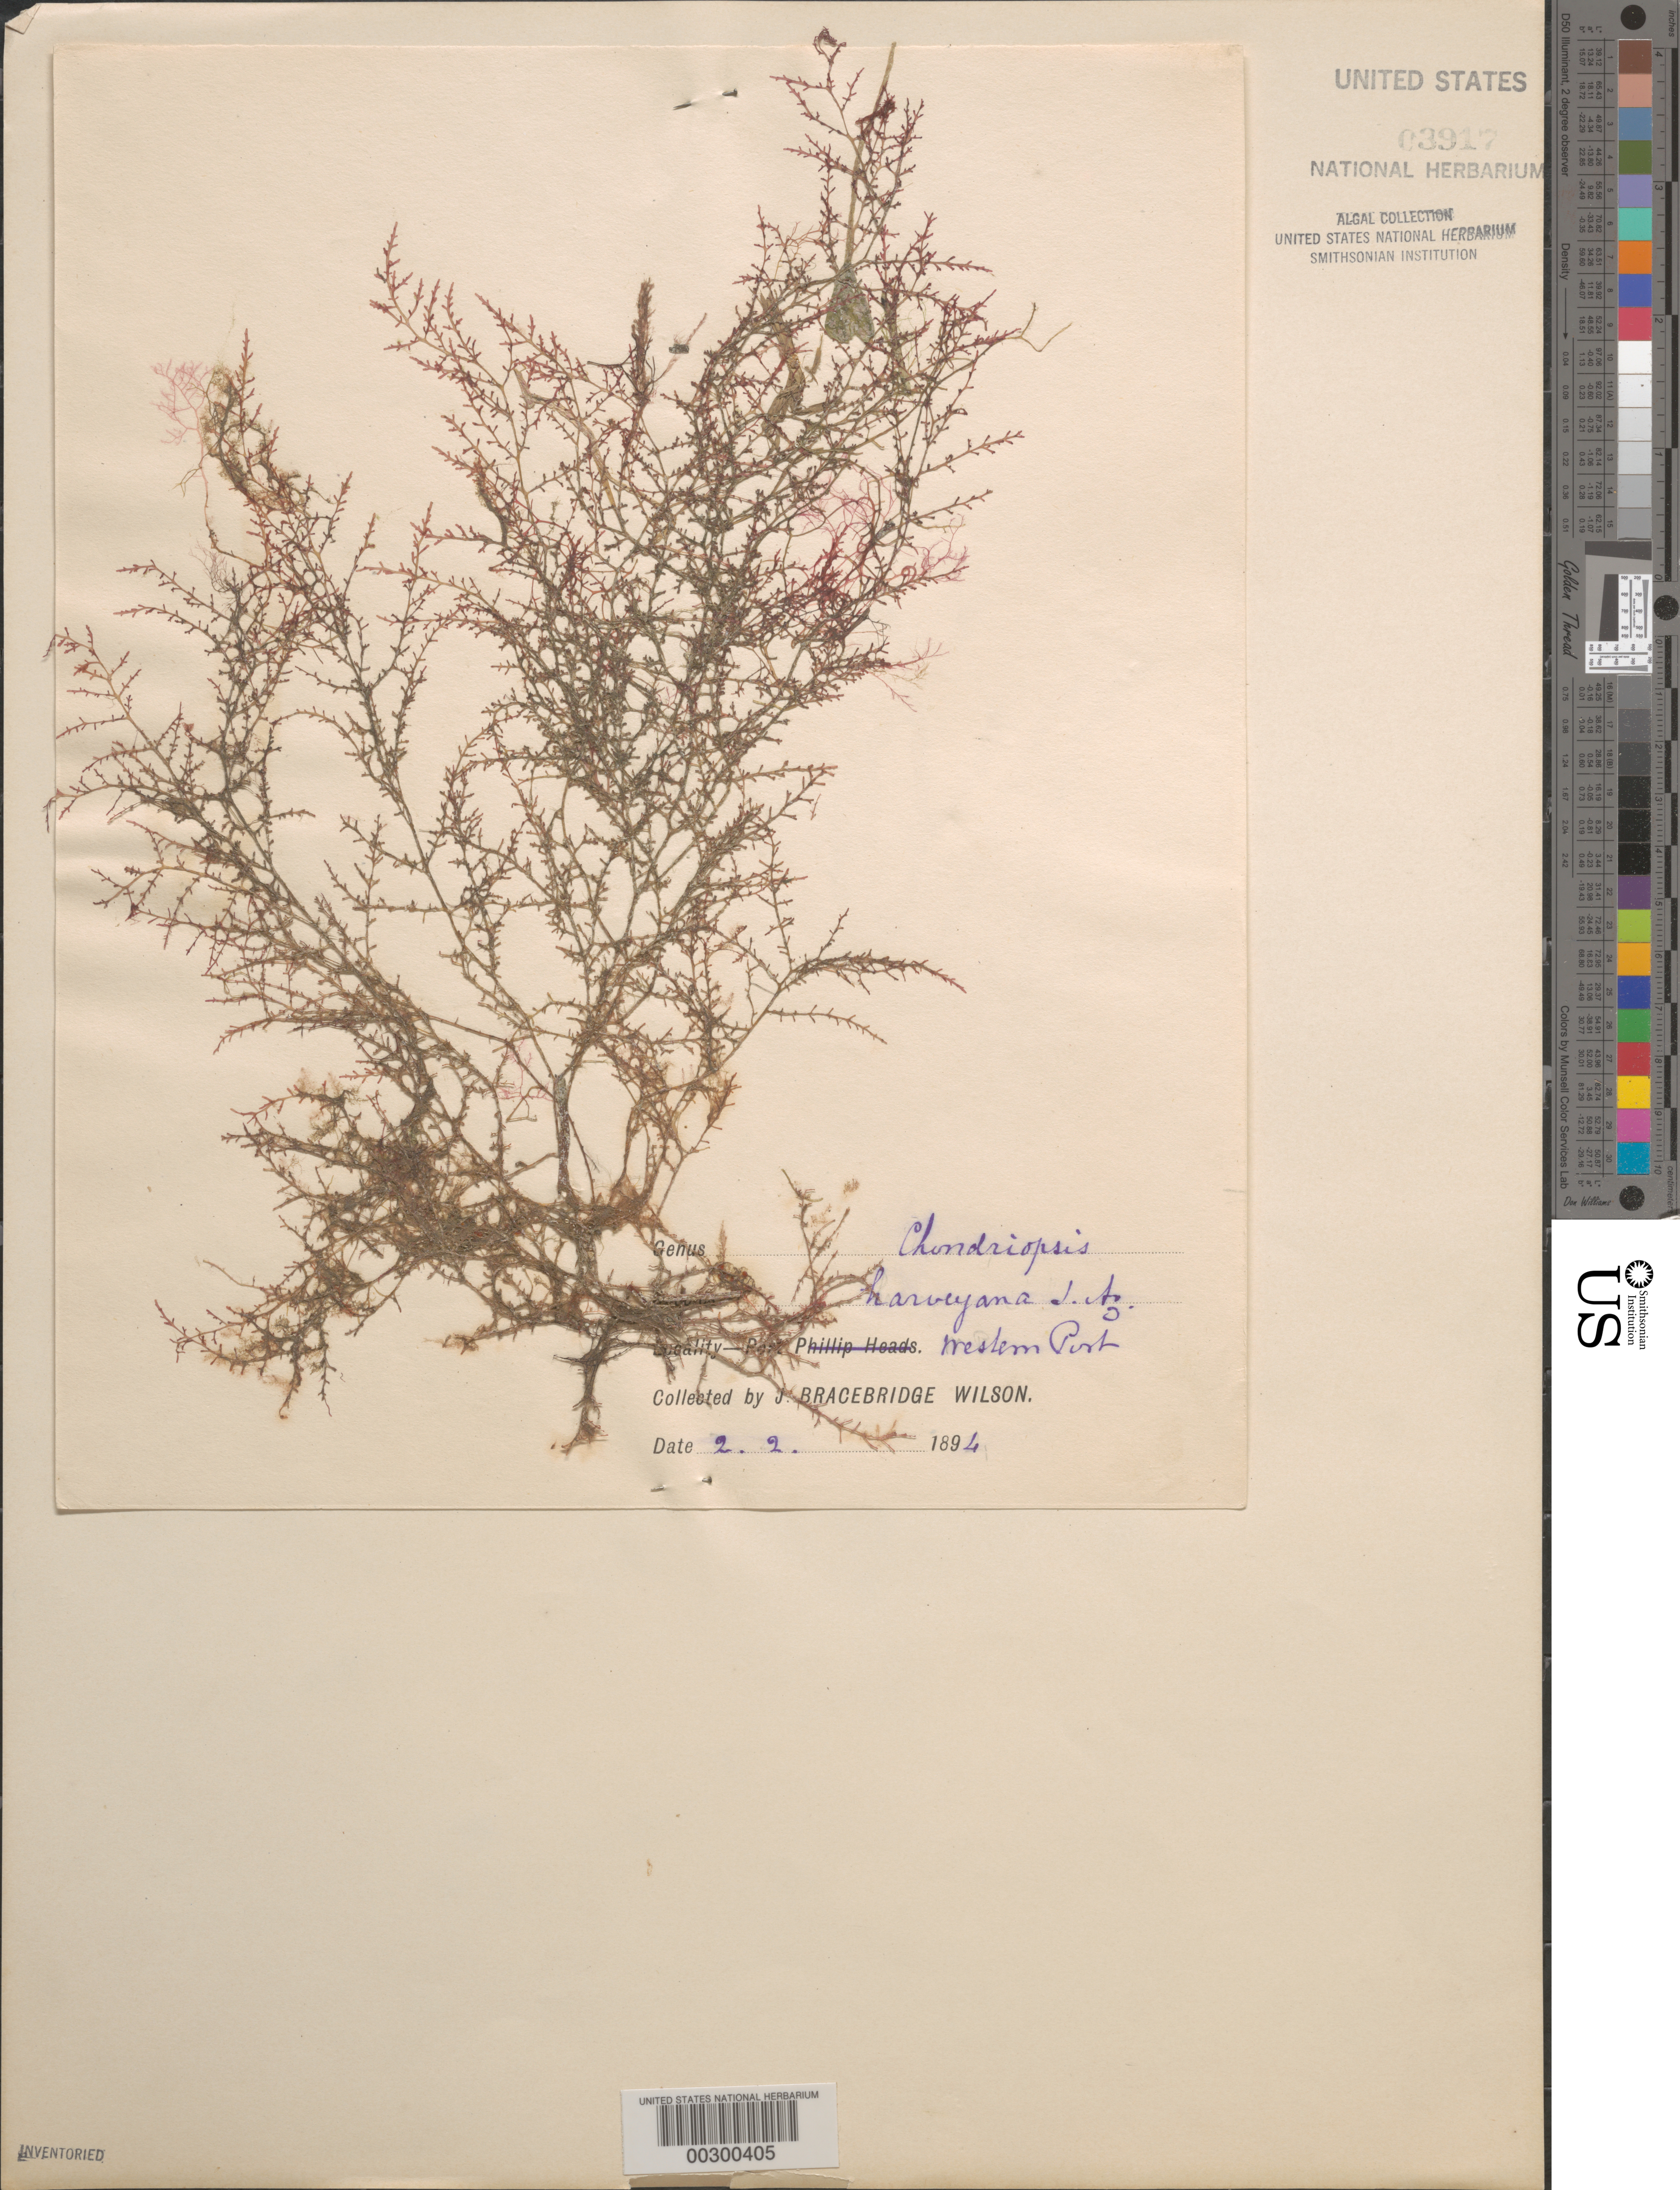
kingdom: Plantae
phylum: Rhodophyta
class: Florideophyceae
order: Ceramiales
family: Rhodomelaceae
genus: Chondria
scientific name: Chondria harveyana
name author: (J. Agardh) De Toni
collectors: J. B. Wilson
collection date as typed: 02 Feb 1894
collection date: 1894-02-02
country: Australia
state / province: Victoria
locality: Western Port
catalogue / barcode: US 3917